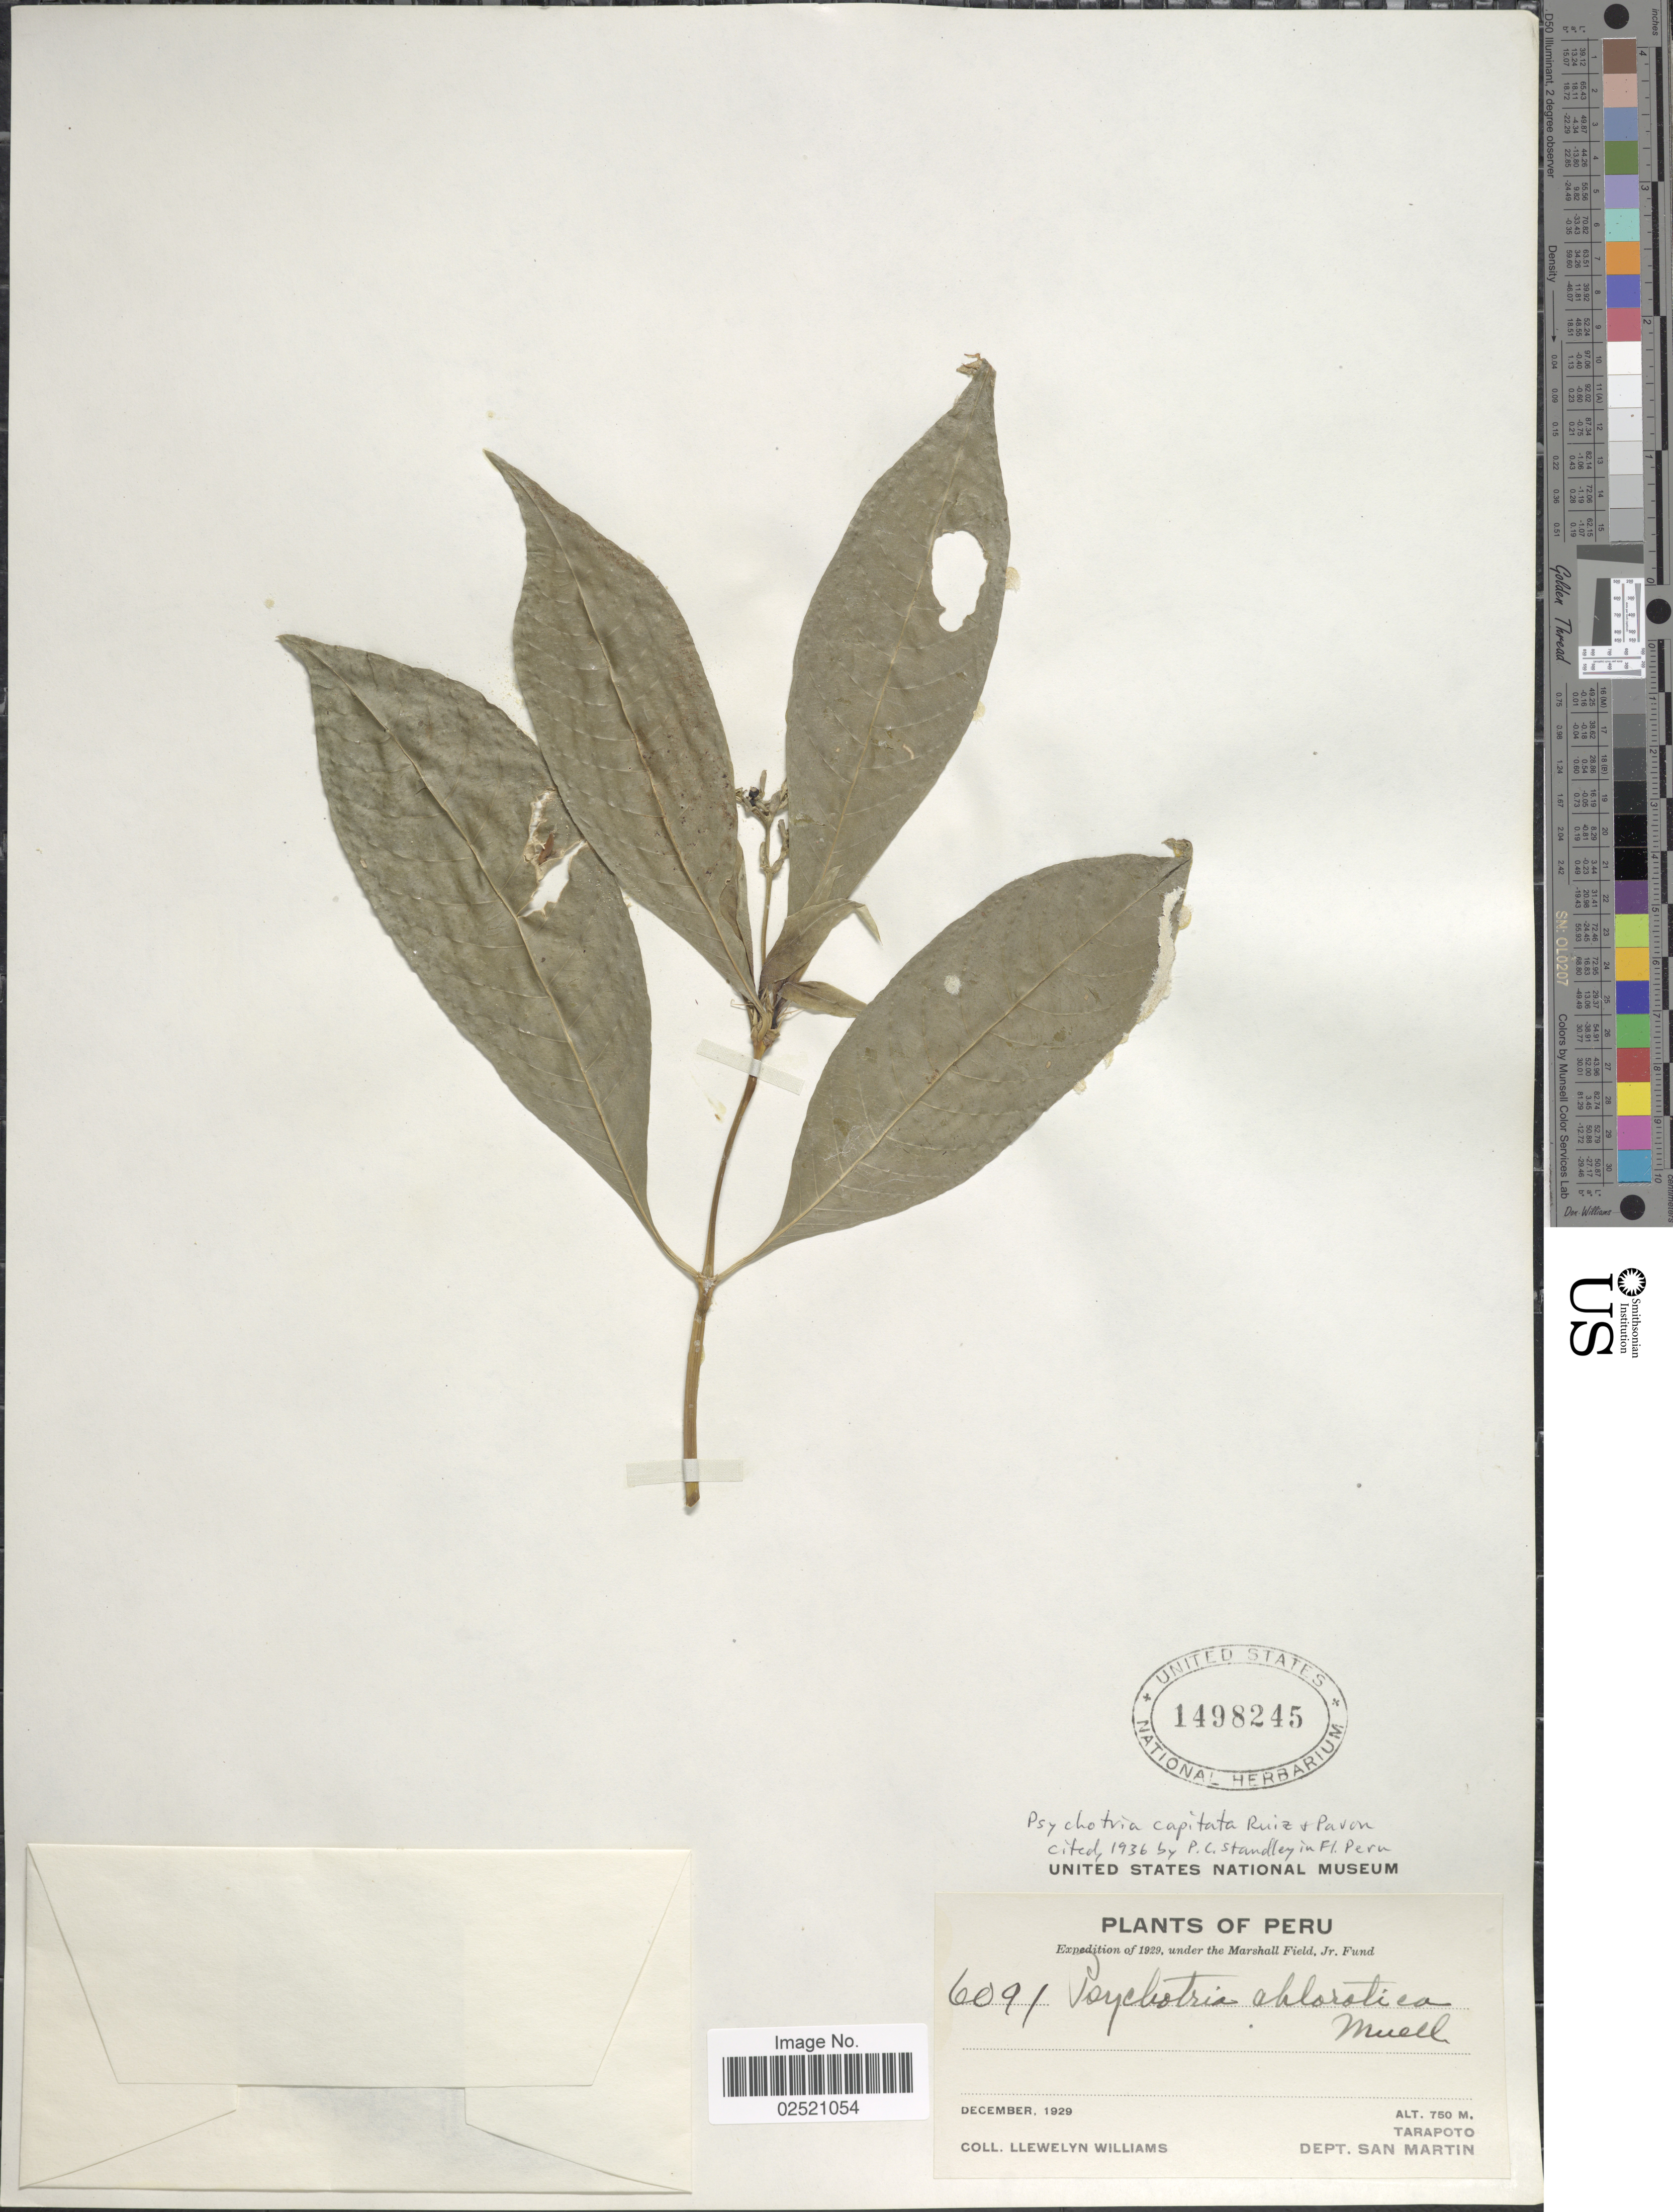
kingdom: Plantae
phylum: Tracheophyta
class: Magnoliopsida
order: Gentianales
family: Rubiaceae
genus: Psychotria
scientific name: Psychotria capitata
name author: Ruiz & Pav.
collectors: Ll. Williams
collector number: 6091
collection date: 1929-12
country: Peru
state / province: San Martín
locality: Tarapoto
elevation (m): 750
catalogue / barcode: US 1498245